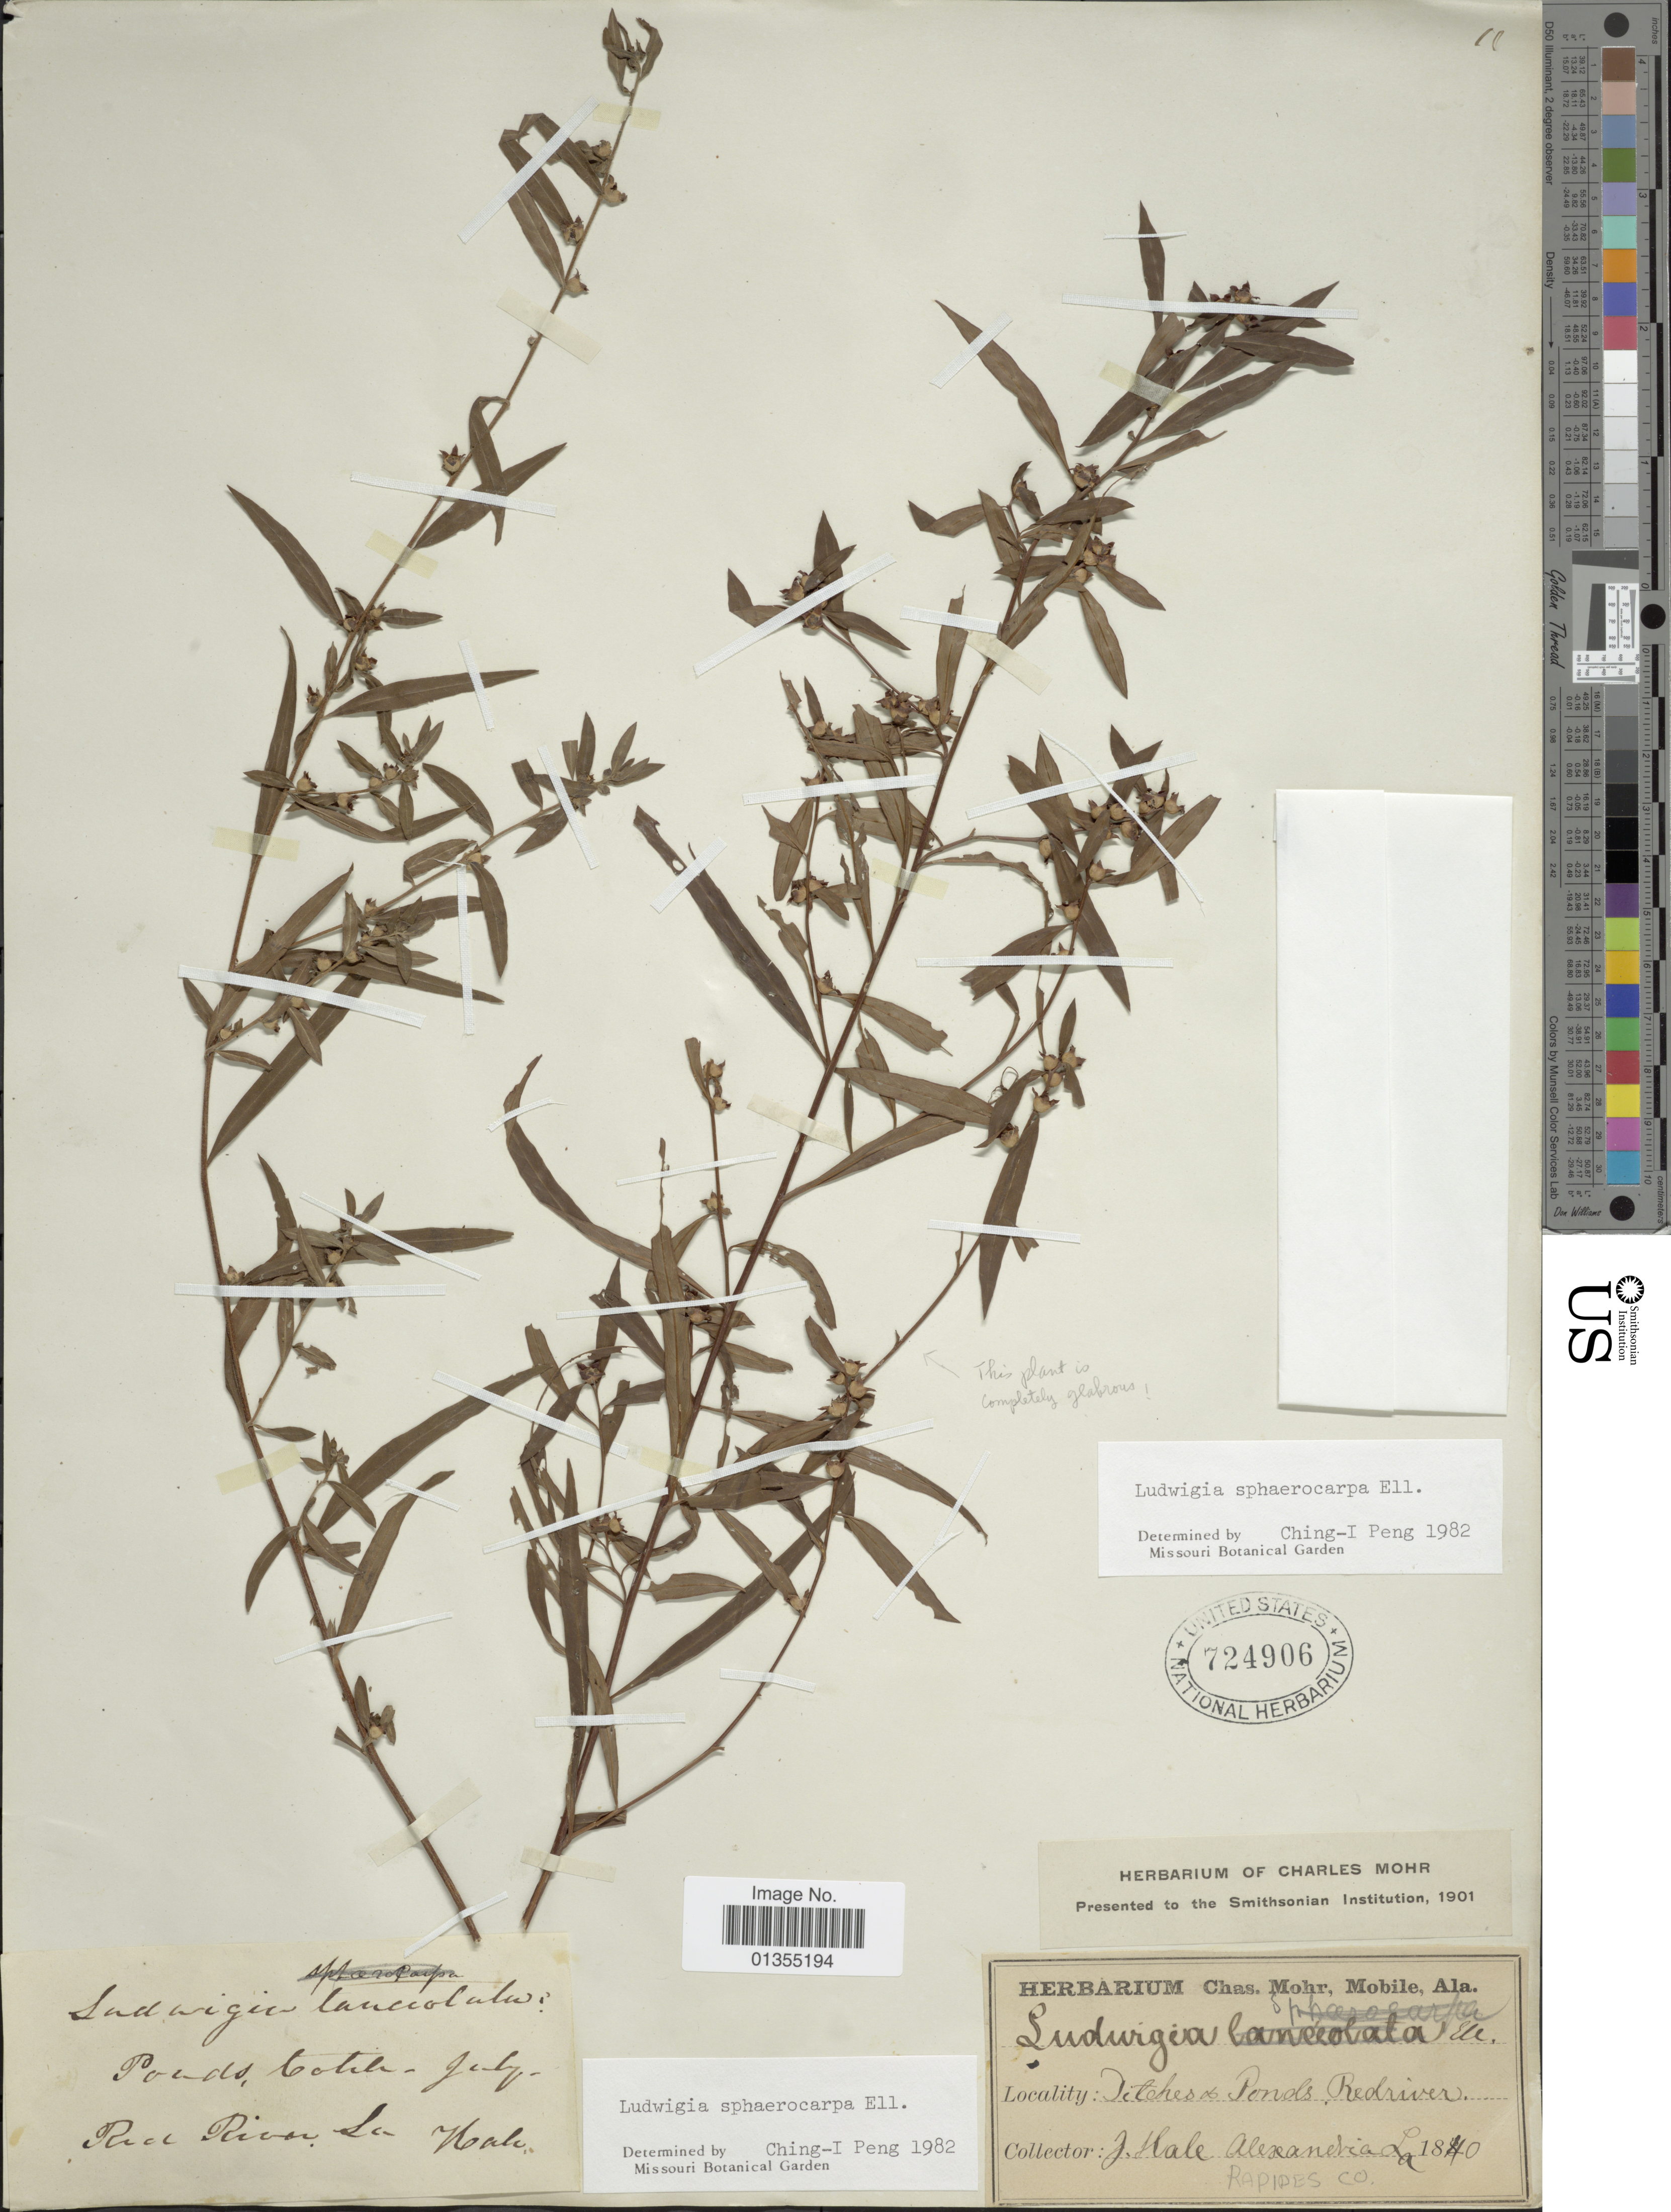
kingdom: Plantae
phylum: Tracheophyta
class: Magnoliopsida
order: Myrtales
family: Onagraceae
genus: Ludwigia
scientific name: Ludwigia sphaerocarpa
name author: Elliott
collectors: J. Hale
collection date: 1840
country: United States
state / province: Louisiana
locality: Ditches & Ponds, Redriver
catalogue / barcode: US 724906